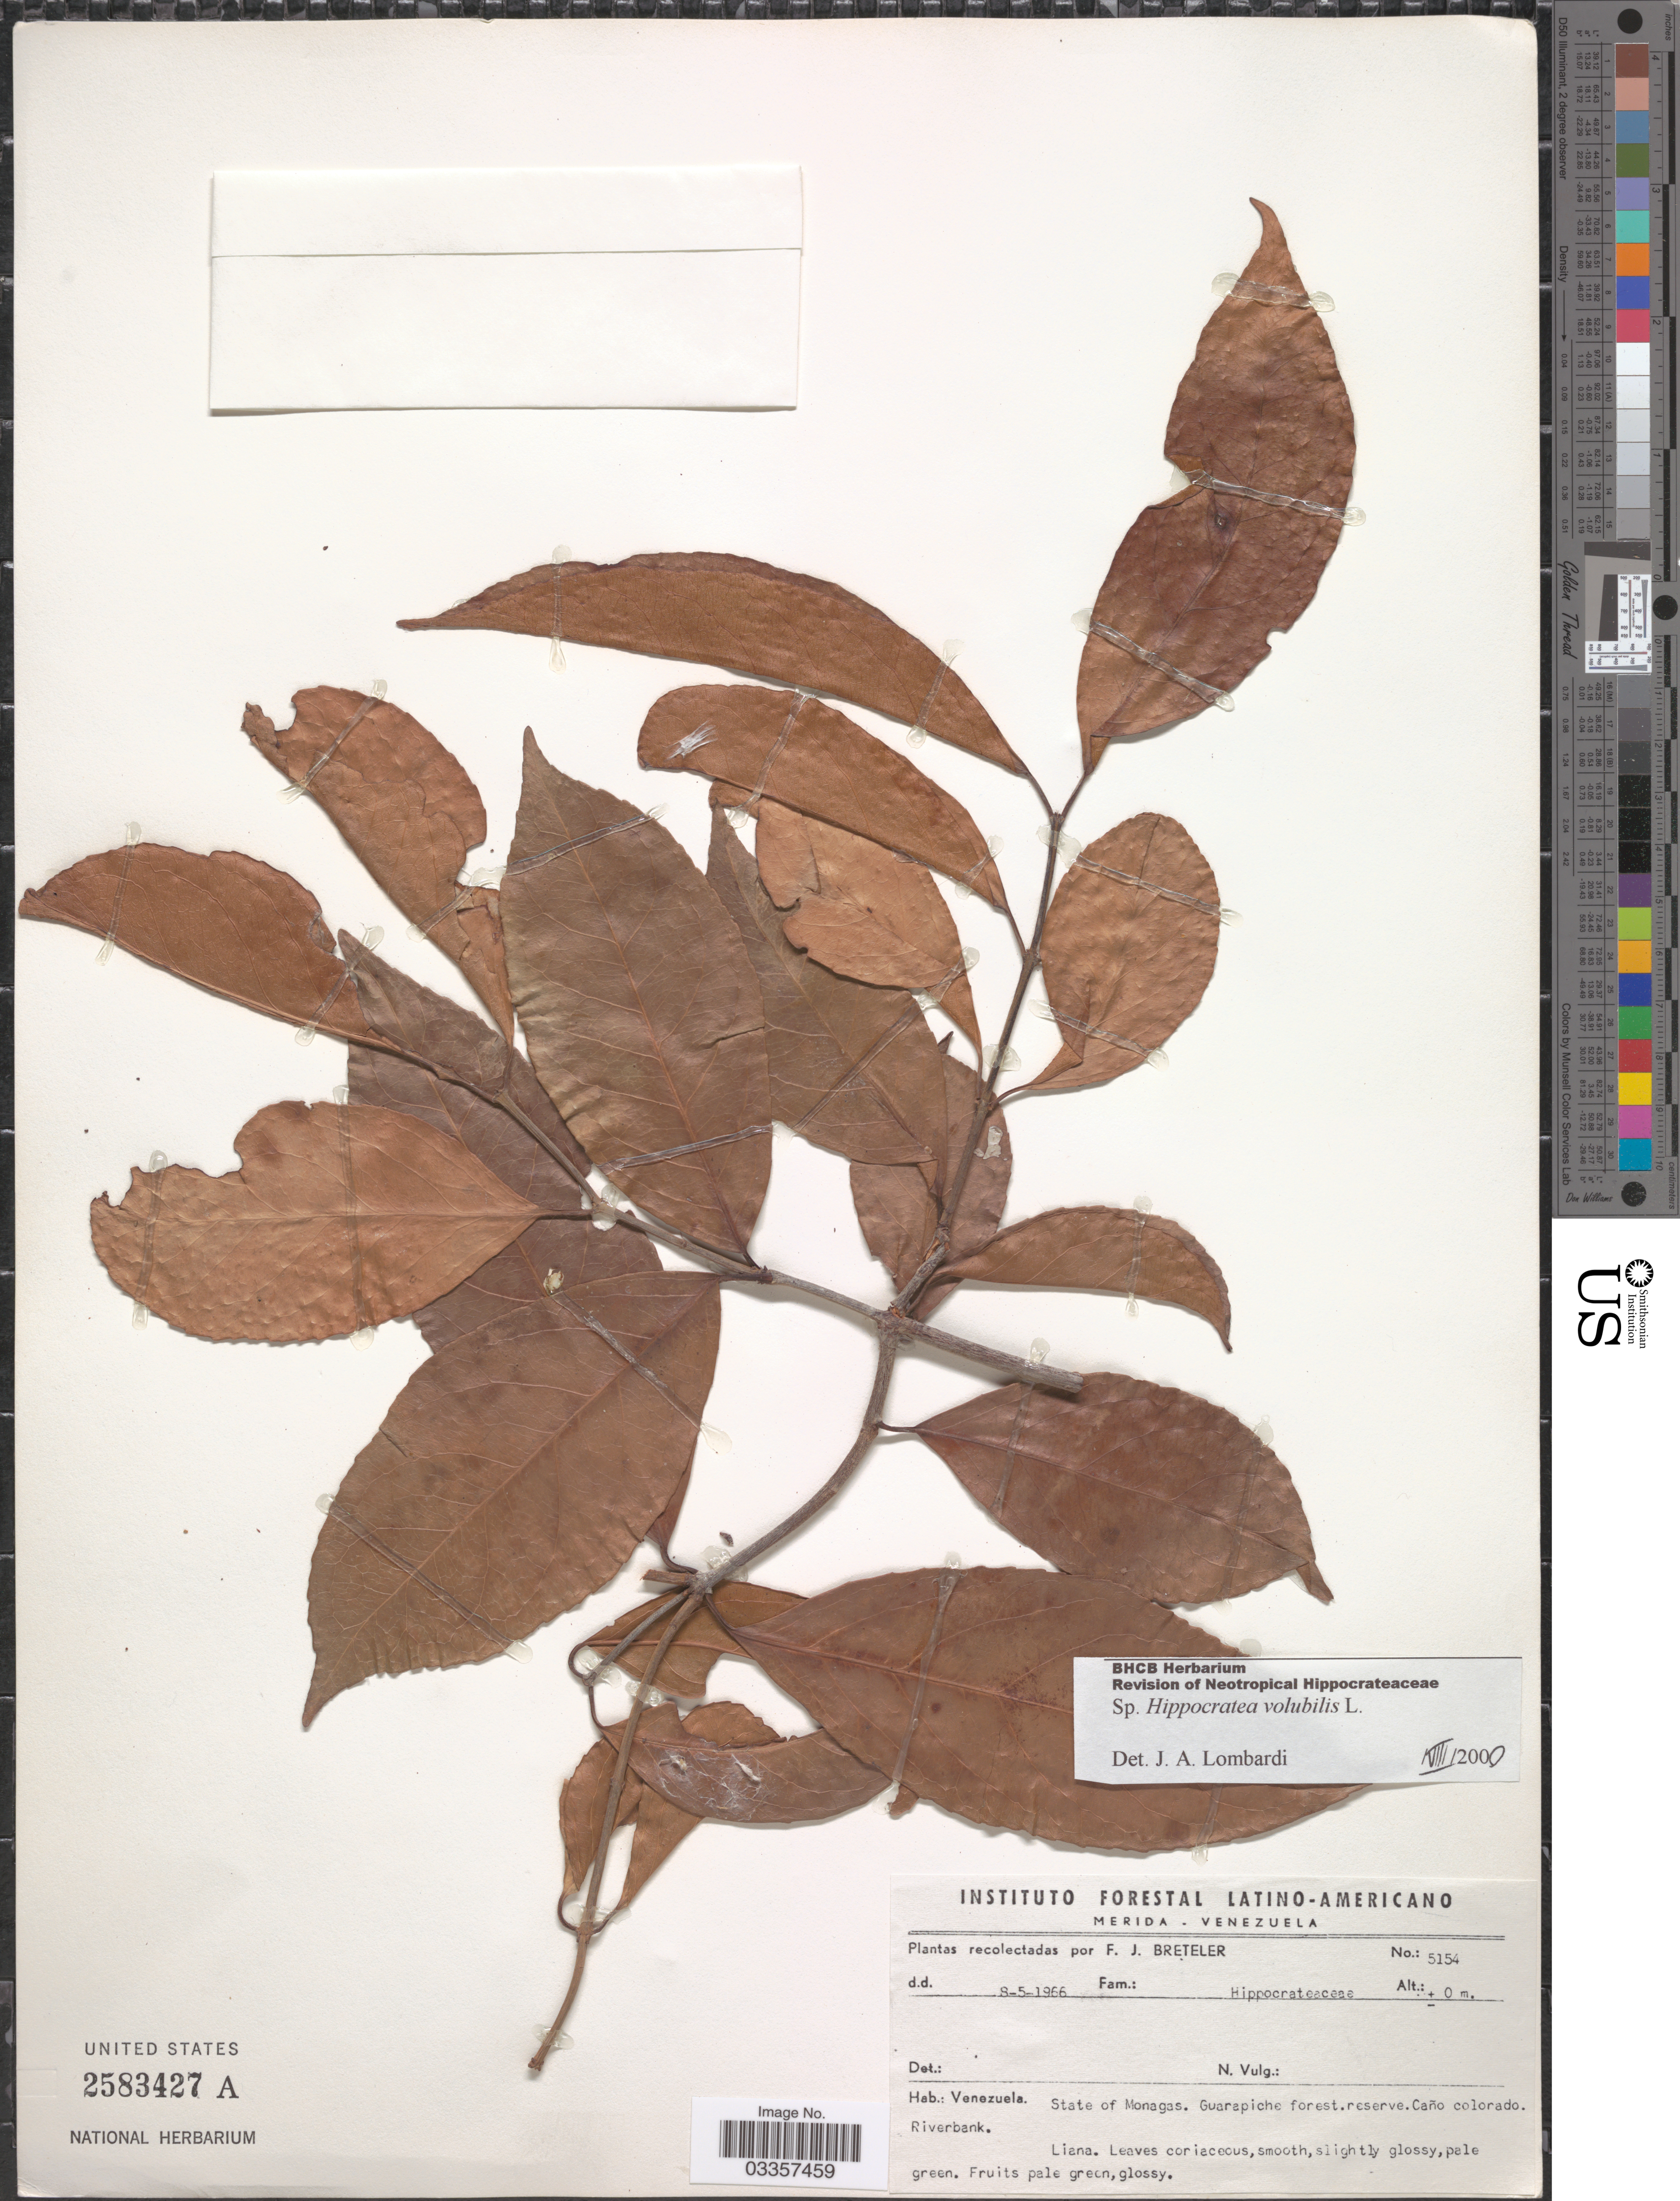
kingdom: Plantae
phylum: Tracheophyta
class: Magnoliopsida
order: Celastrales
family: Celastraceae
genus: Hippocratea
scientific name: Hippocratea volubilis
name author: L.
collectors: F. J. Breteler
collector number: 5154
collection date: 1966-05-08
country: Venezuela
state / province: Monagas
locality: Guarapiche forest. reserve. Caño colorado.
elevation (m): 0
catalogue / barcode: US 2583427A